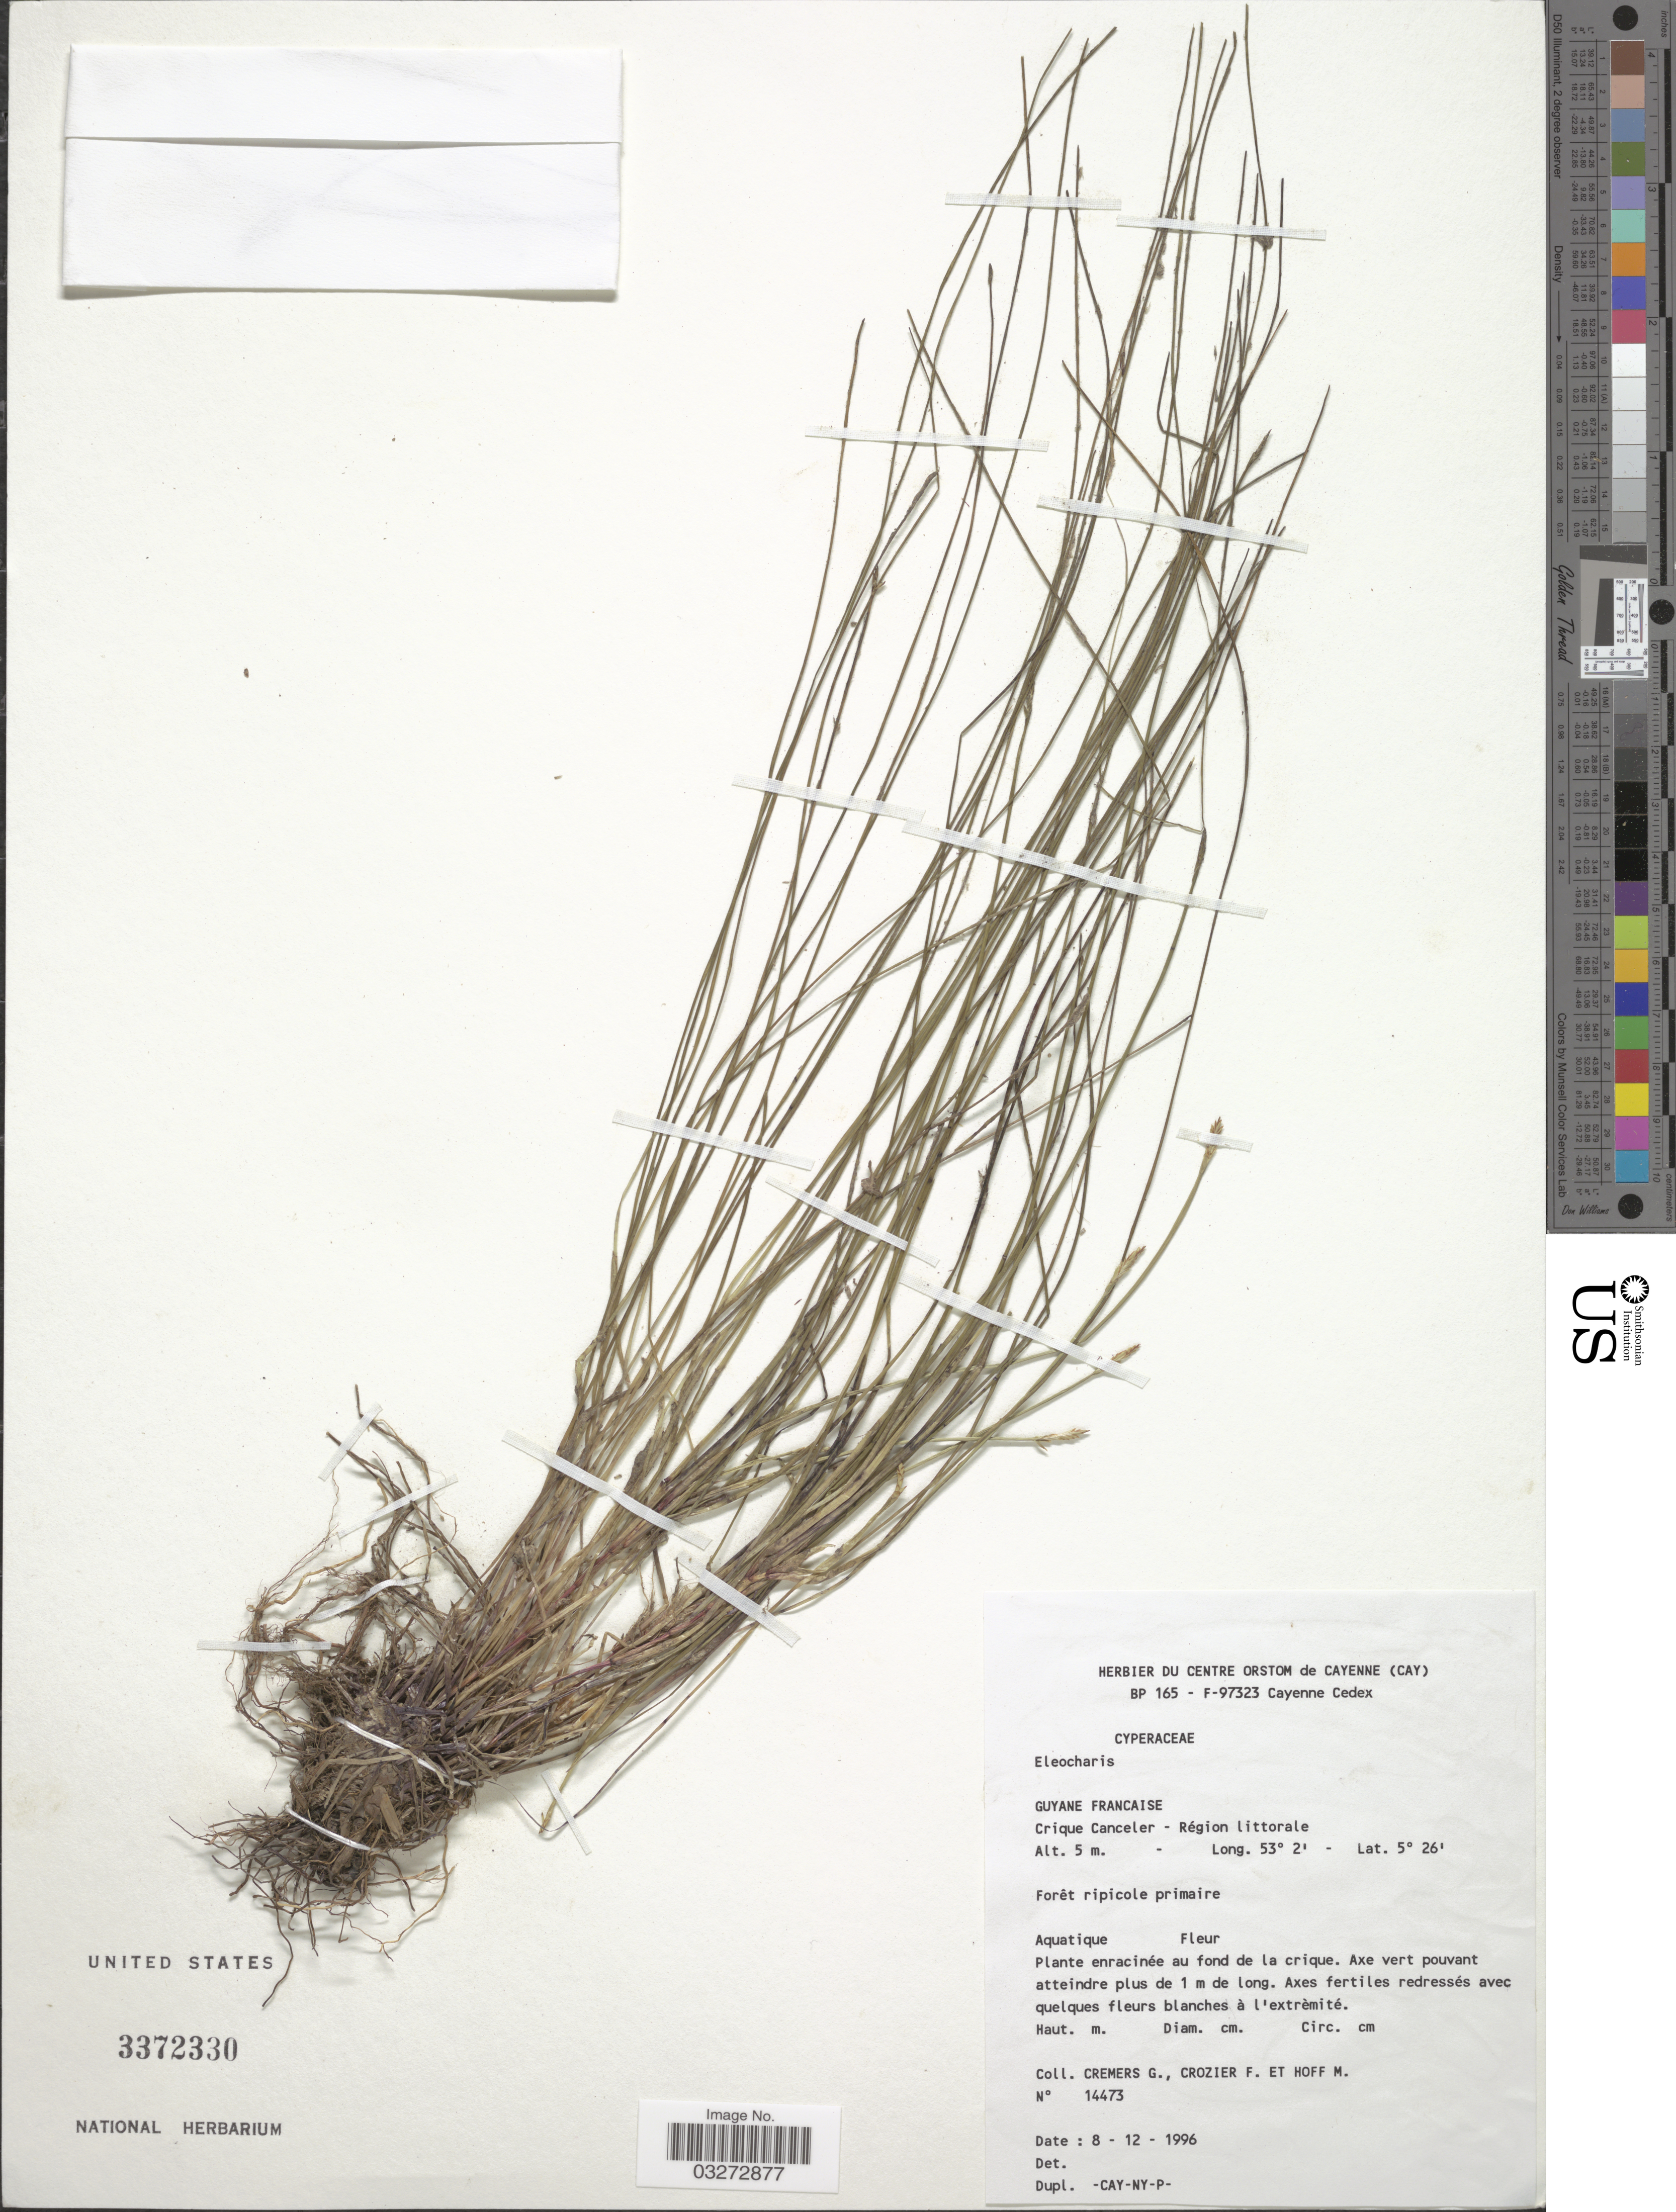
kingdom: Plantae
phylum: Tracheophyta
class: Liliopsida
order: Poales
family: Cyperaceae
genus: Eleocharis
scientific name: Eleocharis sp.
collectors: G. Cremers, F. Crozier & M. Hoff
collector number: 14473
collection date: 1996-12-08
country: French Guiana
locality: Guyane Francaise. Crique Canceler - Région littorale.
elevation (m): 5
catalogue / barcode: US 3372330